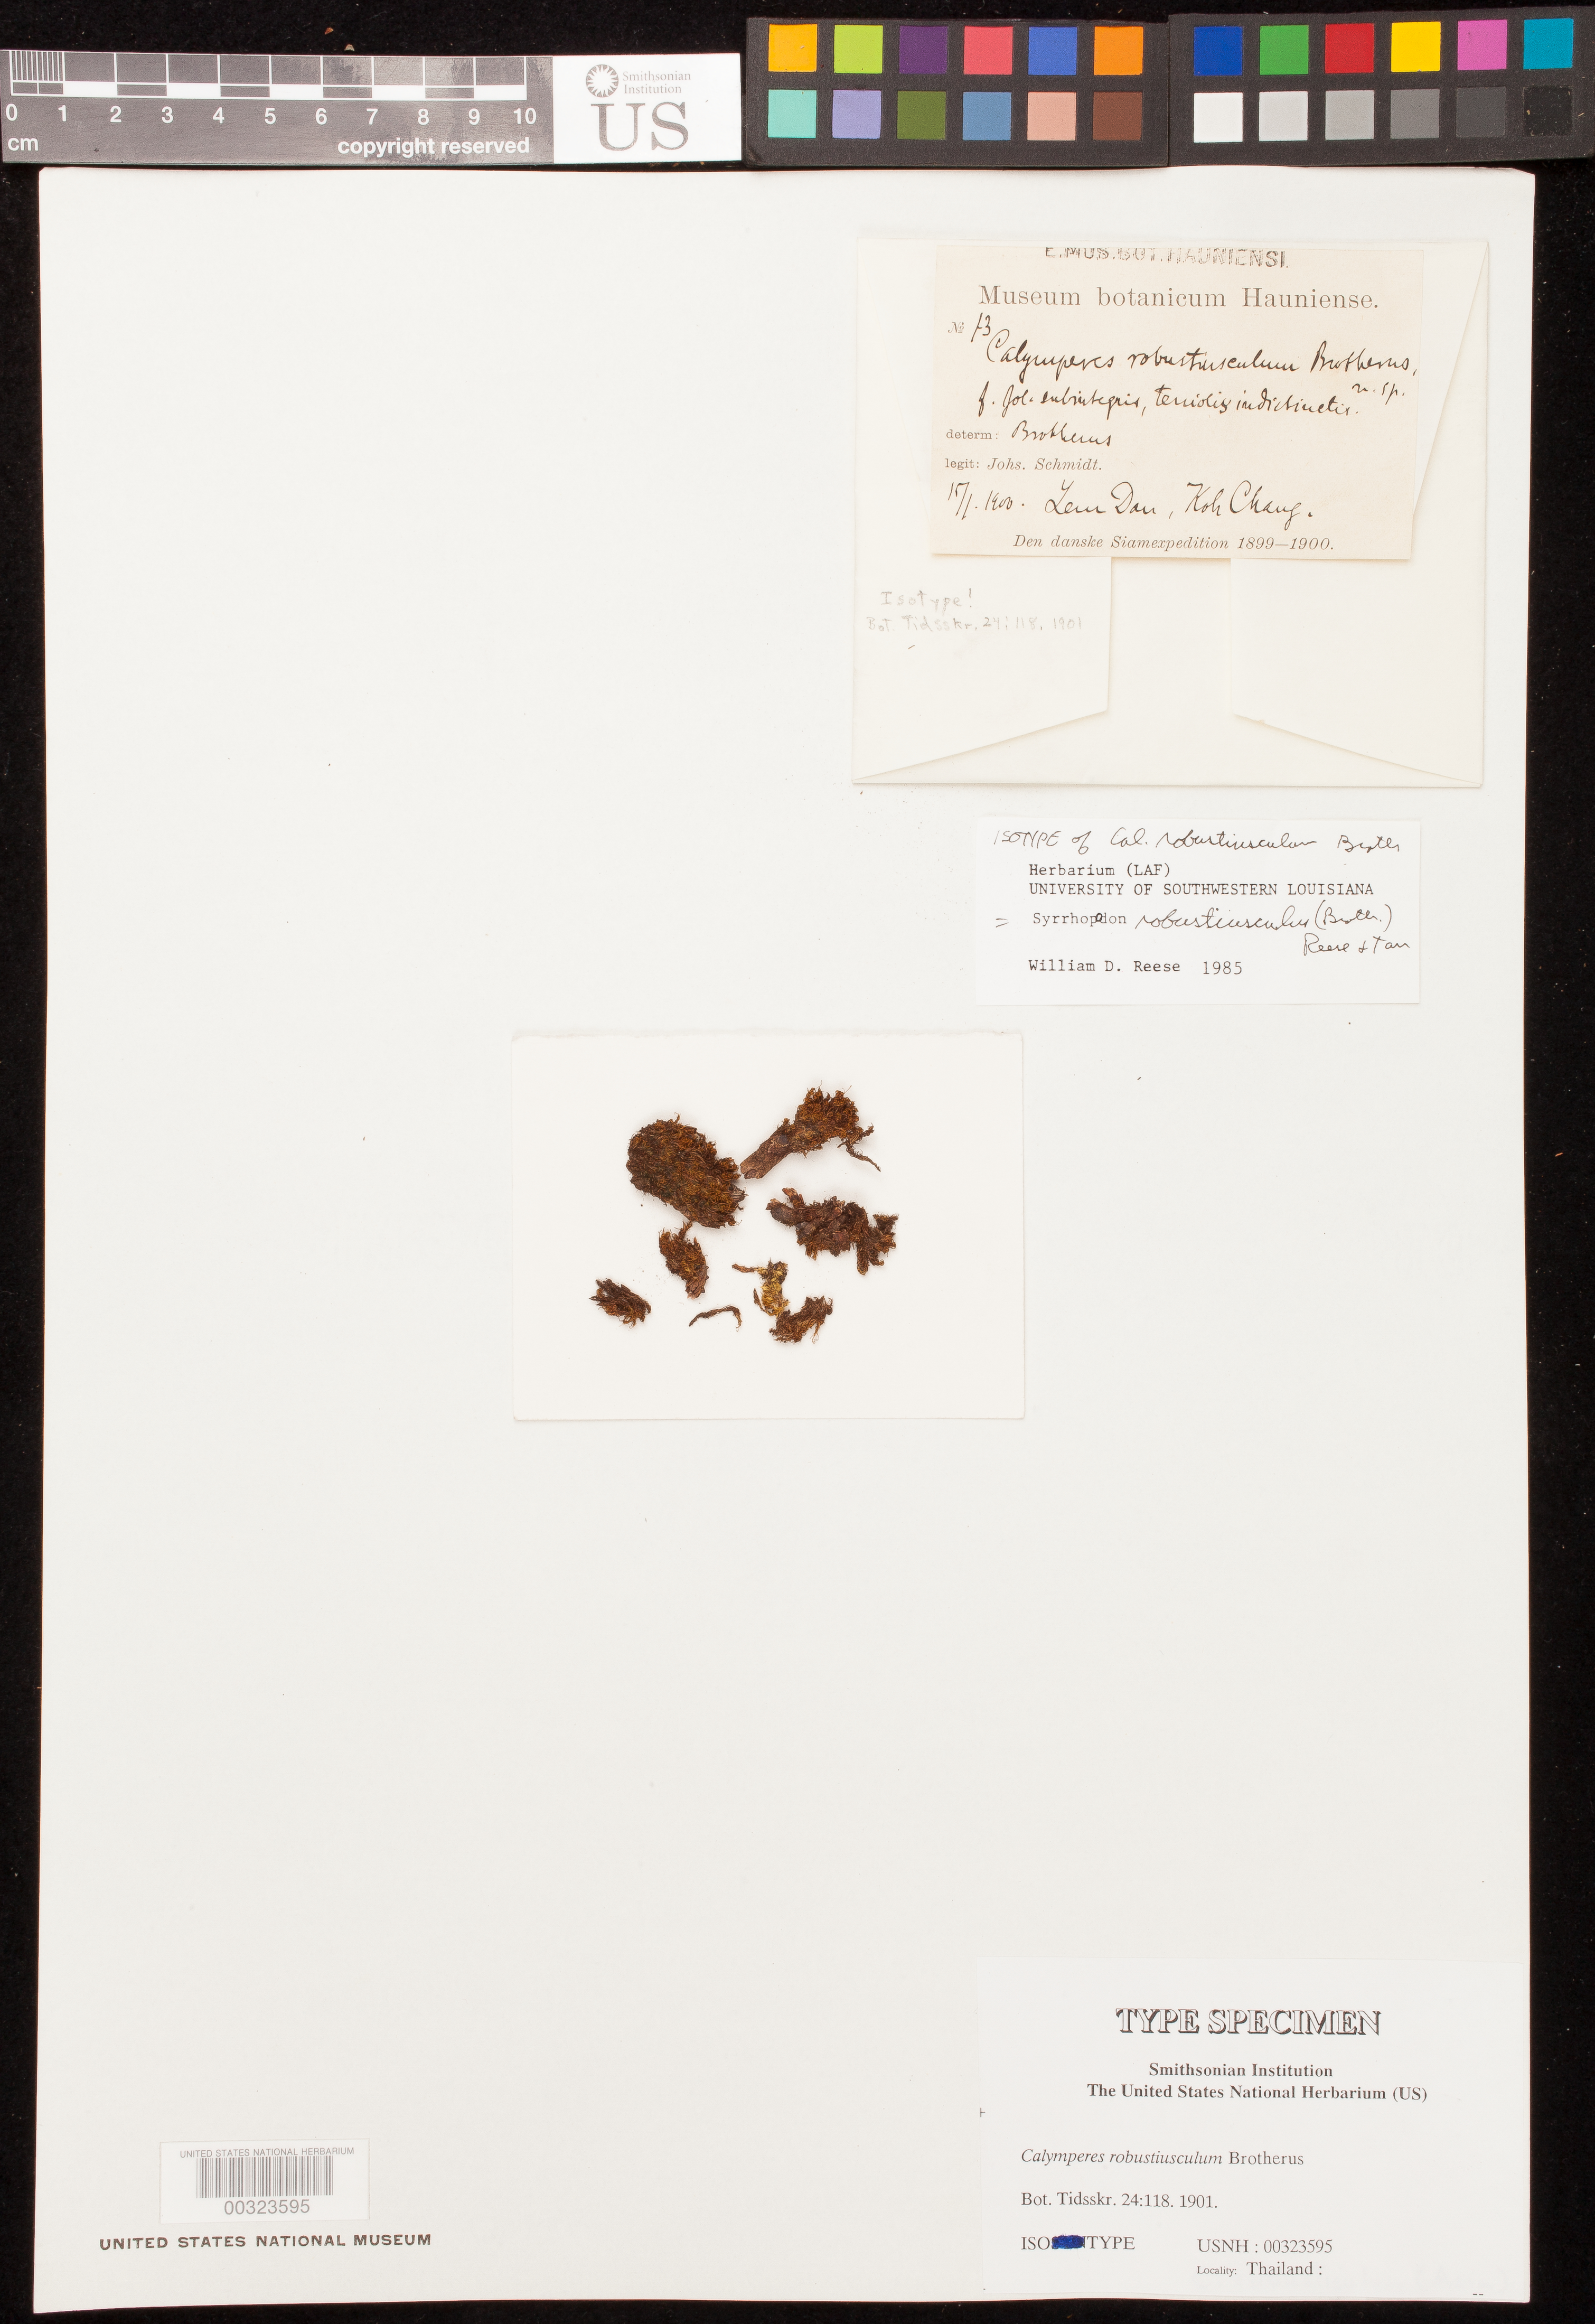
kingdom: Plantae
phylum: Bryophyta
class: Bryopsida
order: Dicranales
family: Calymperaceae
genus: Calymperes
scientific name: Calymperes robustiusculum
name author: Broth.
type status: Isotype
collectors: J. Schmidt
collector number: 13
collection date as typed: Jul 1900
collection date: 1900-07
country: Thailand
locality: Lem Dan, Koh Chang.